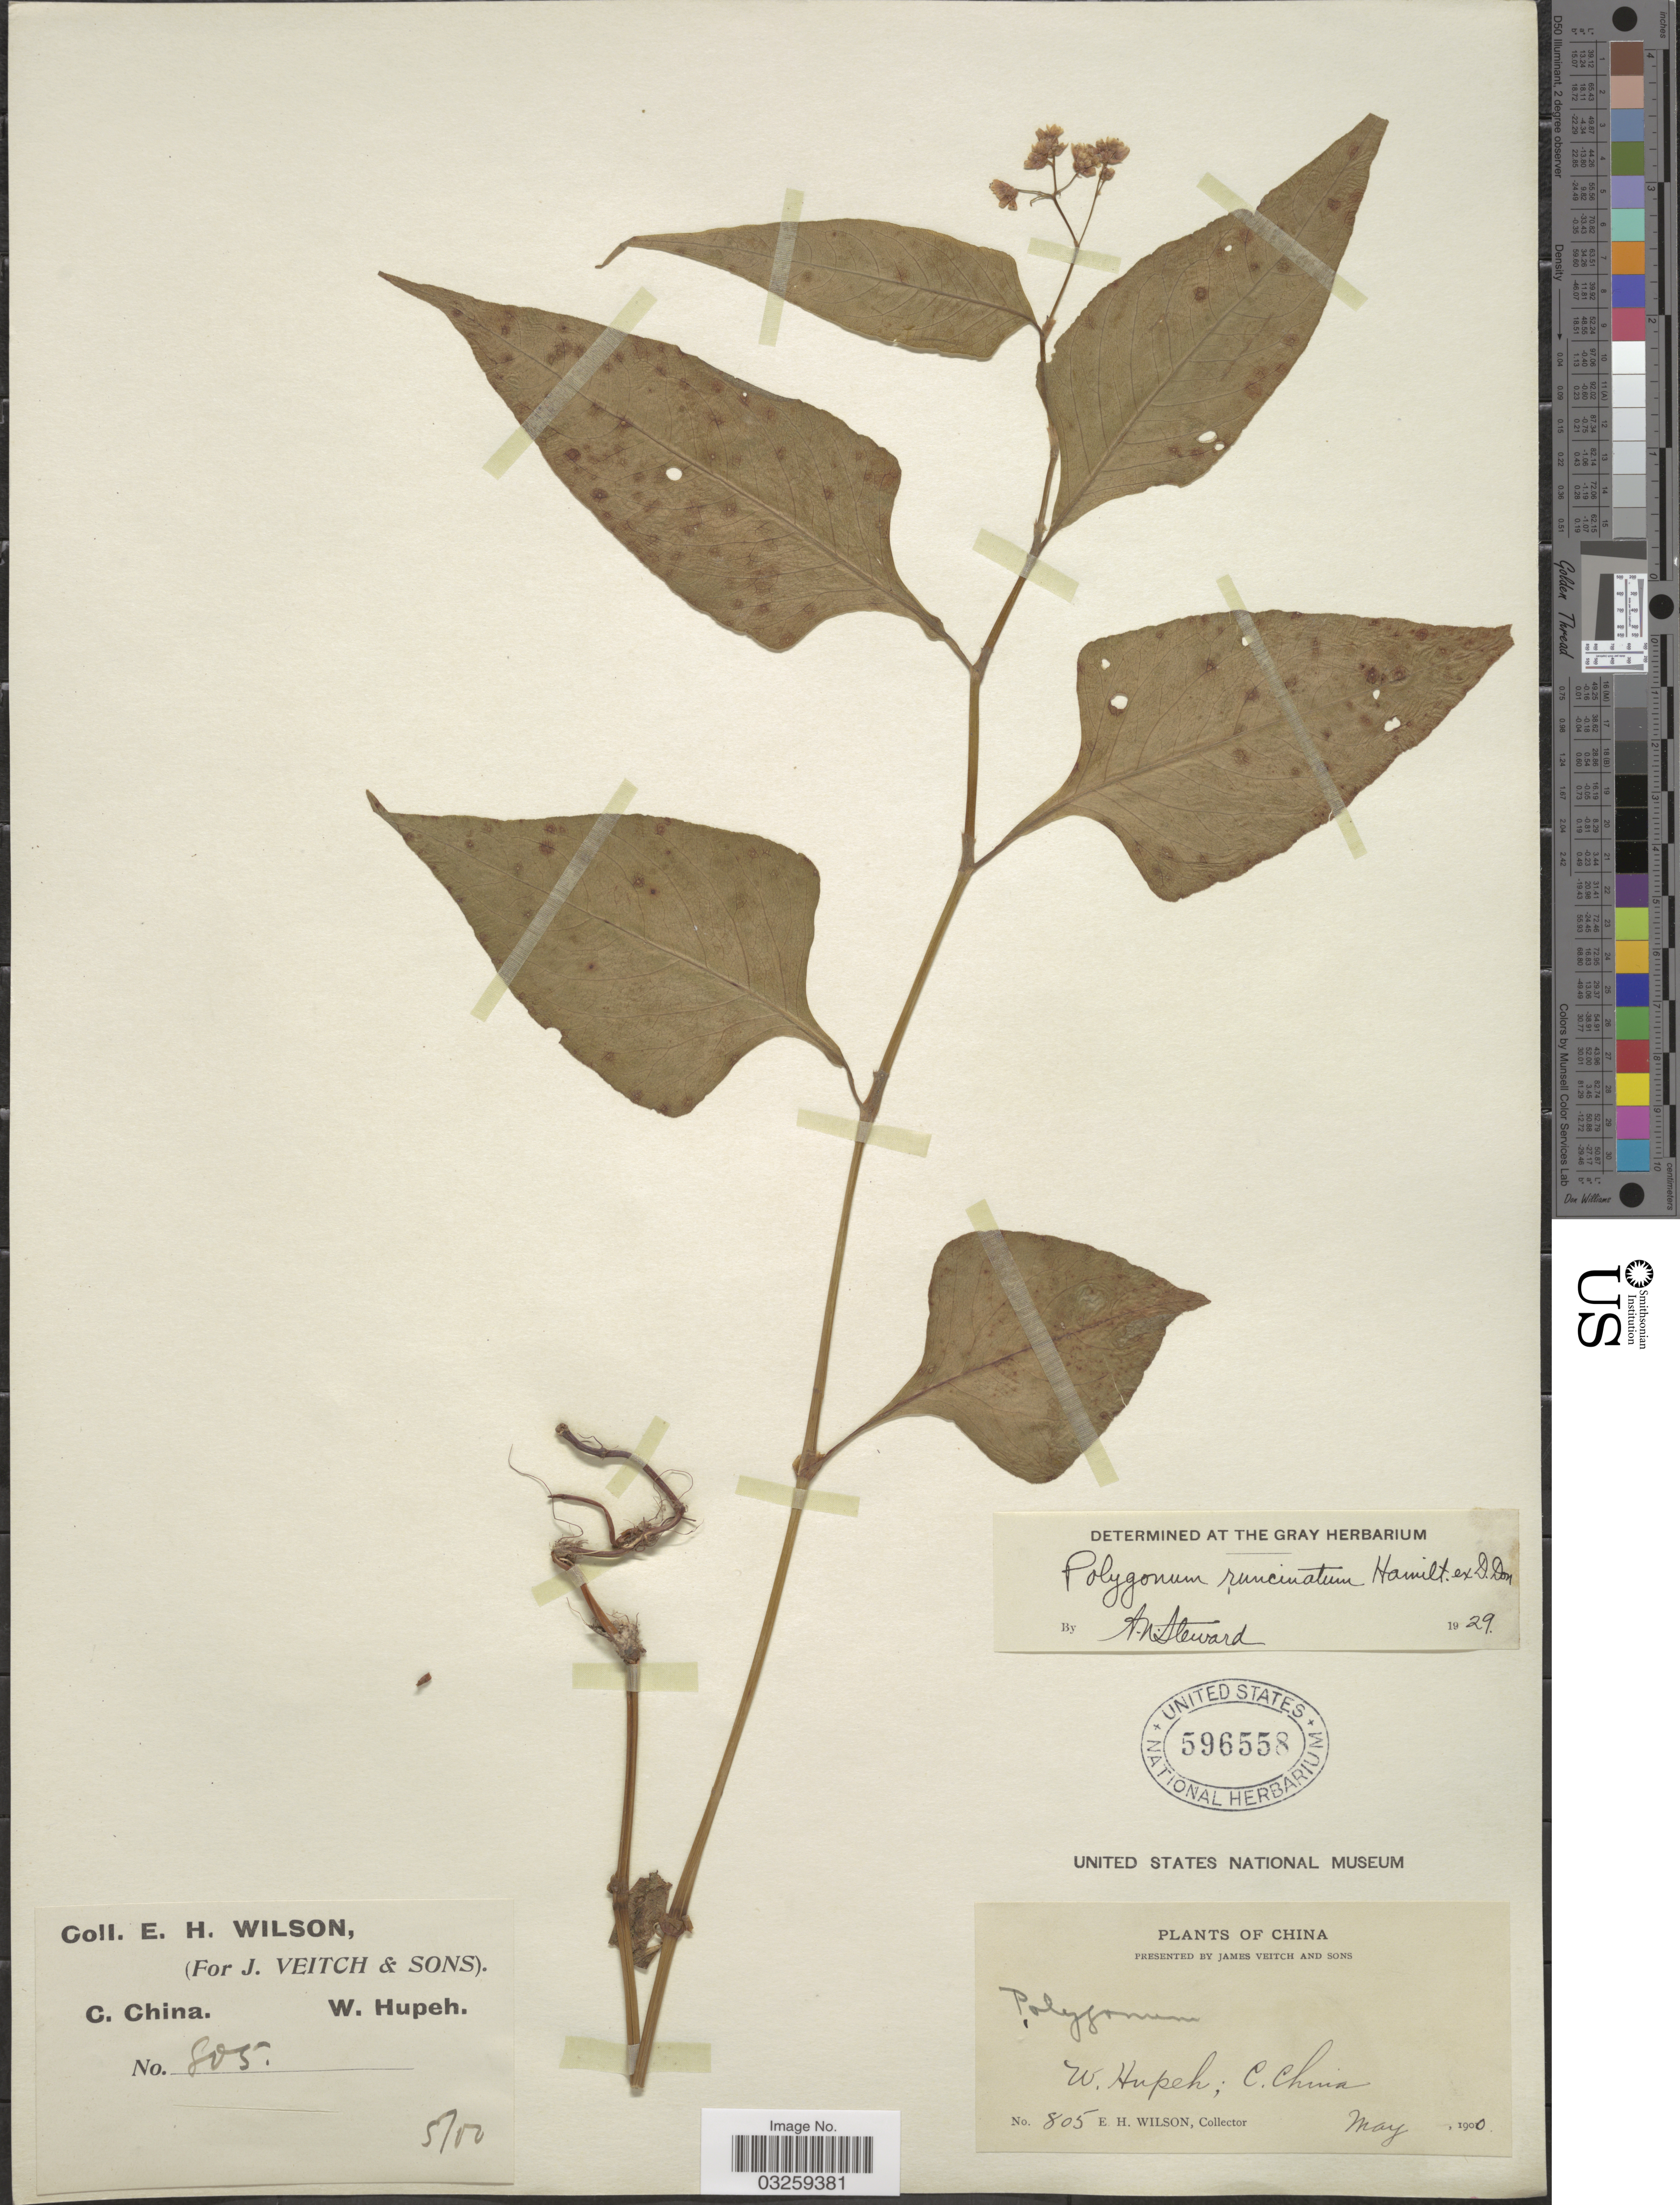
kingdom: Plantae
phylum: Tracheophyta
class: Magnoliopsida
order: Caryophyllales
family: Polygonaceae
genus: Polygonum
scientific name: Polygonum runcinatum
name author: Buch.-Ham. ex D. Don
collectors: E. Wilson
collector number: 805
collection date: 1900-05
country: China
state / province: Hubei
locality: C. China. W. Hupeh.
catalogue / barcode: US 596558